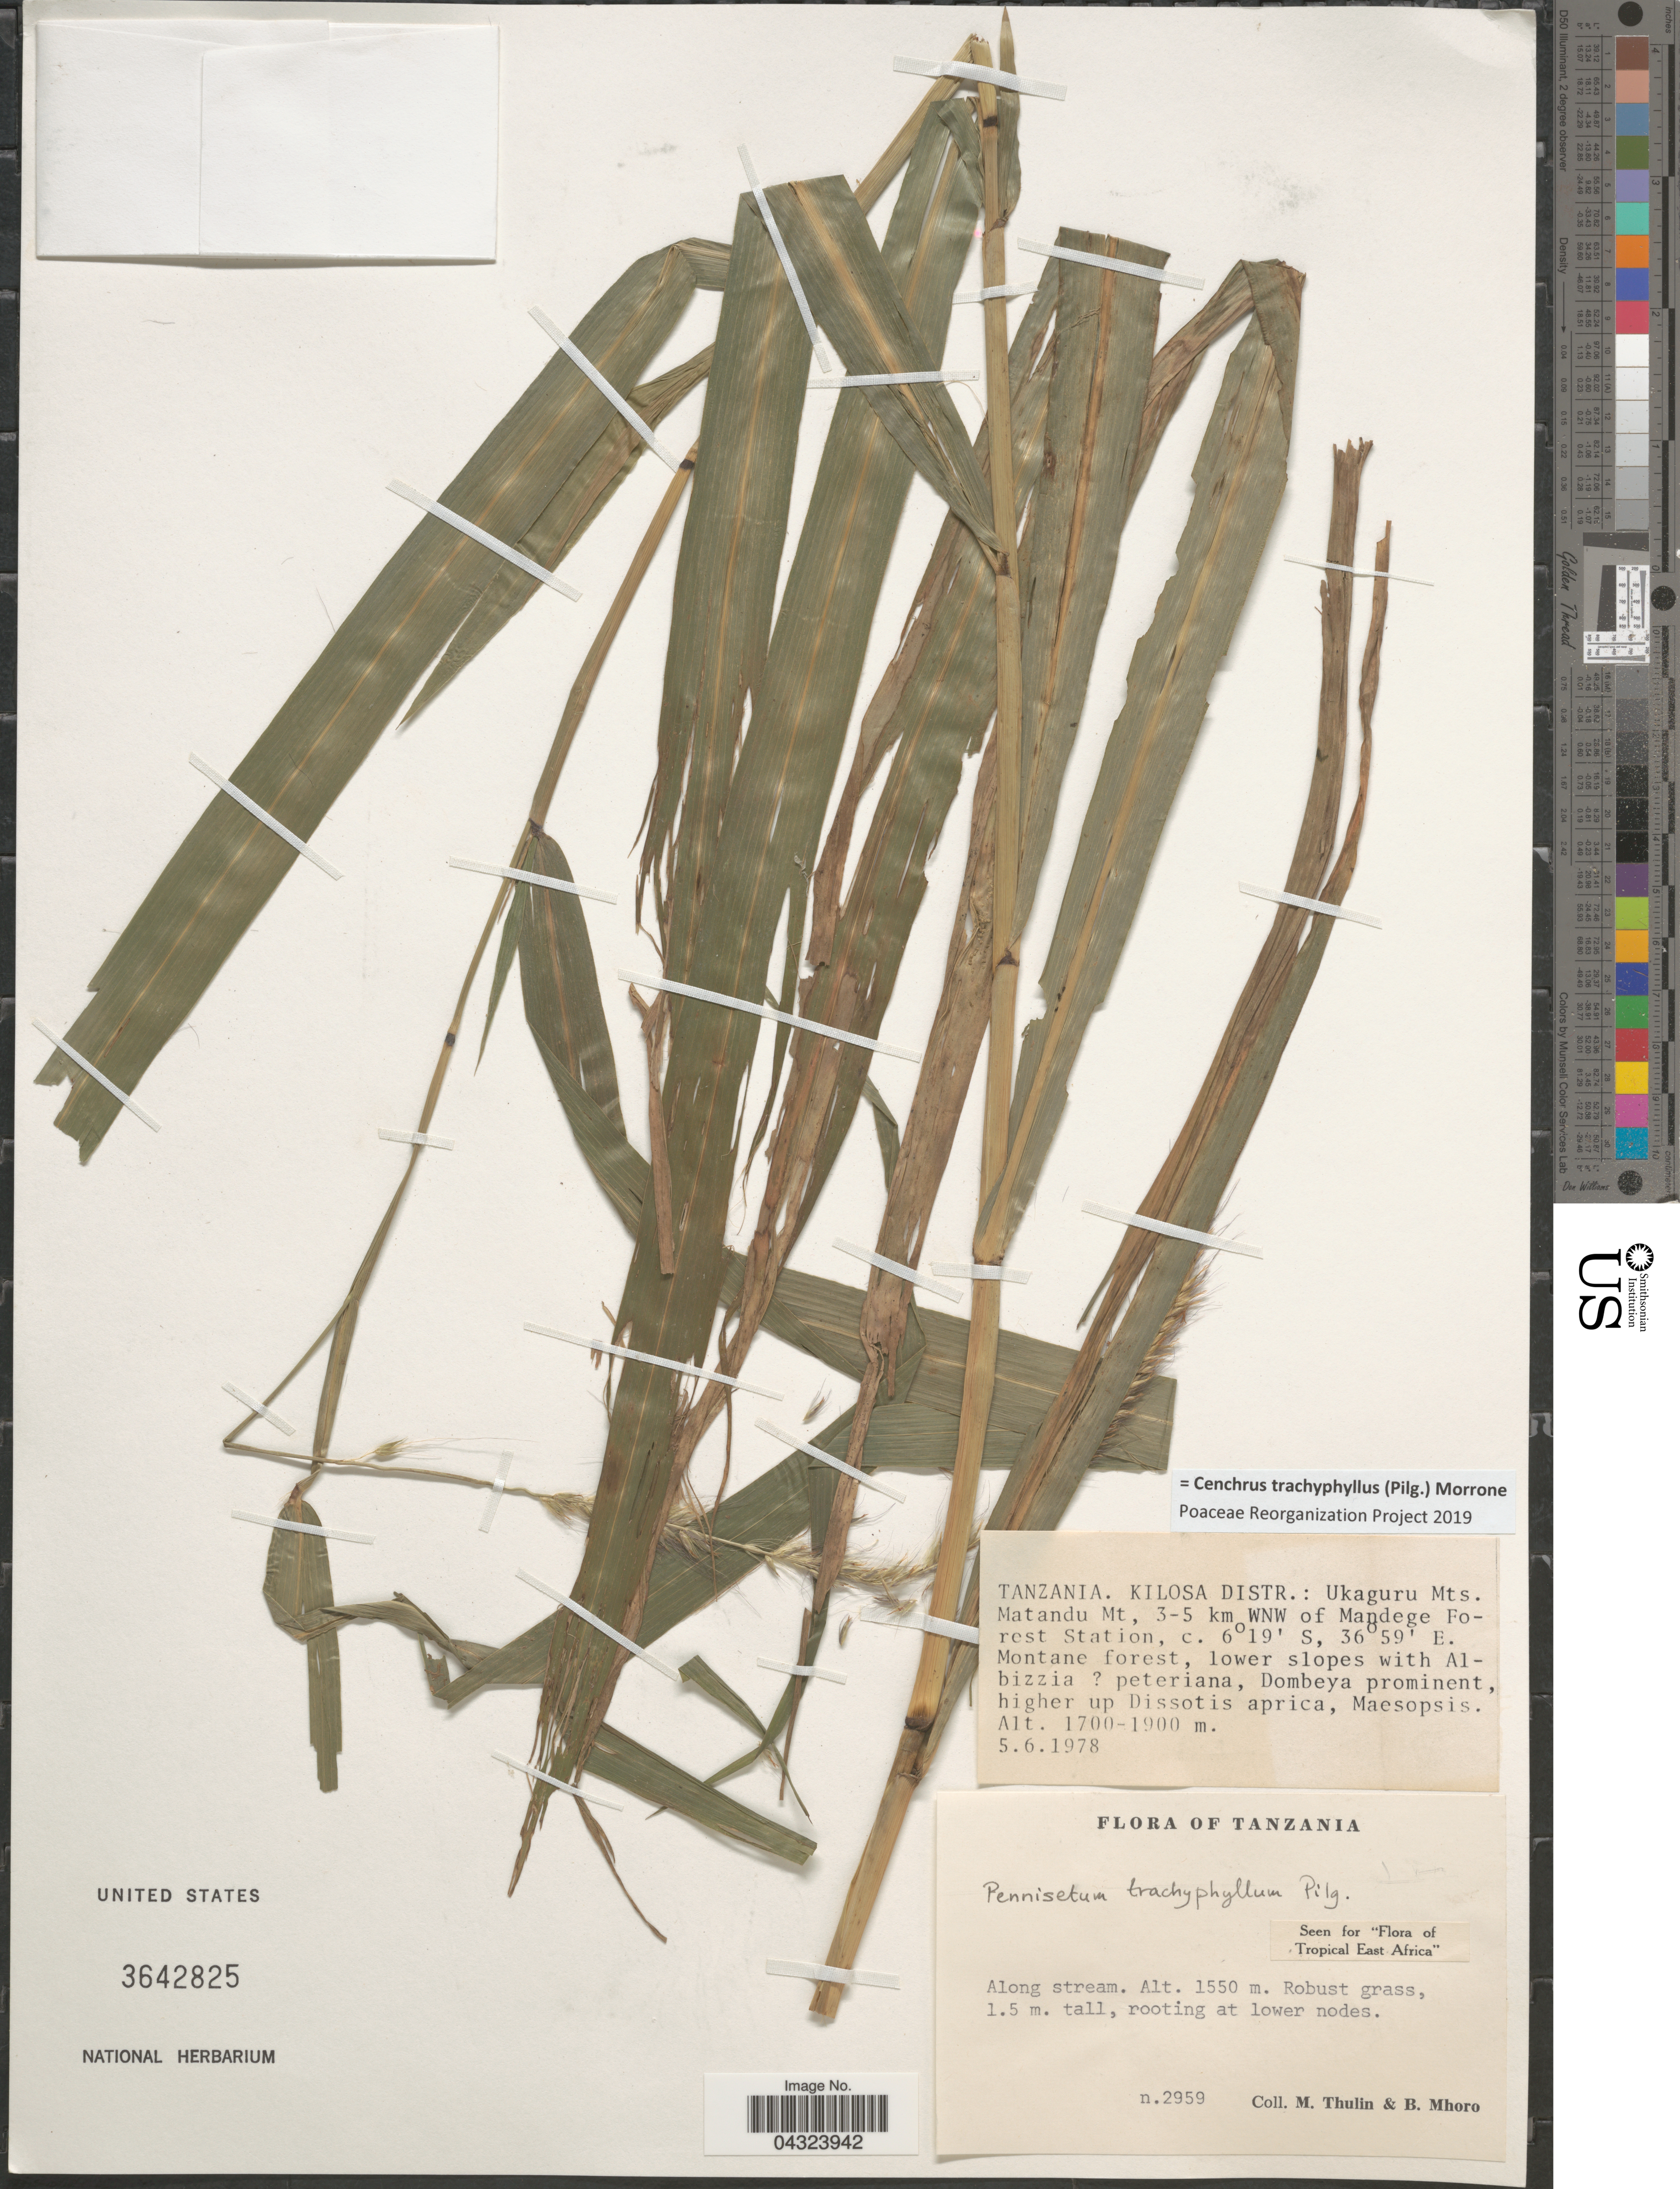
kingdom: Plantae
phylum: Tracheophyta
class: Liliopsida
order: Poales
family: Poaceae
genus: Cenchrus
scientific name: Cenchrus trachyphyllus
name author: (Pilg.) Morrone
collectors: M. Thulin & B. Mhoro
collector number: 2959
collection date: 1978-06-05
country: Tanzania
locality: Kilosa Distr.: Ukaguru Mts. Matandu Mt, 3-5 km WNW of Mandege Forest Station. Tropical East Africa.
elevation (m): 1550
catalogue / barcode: US 3642825